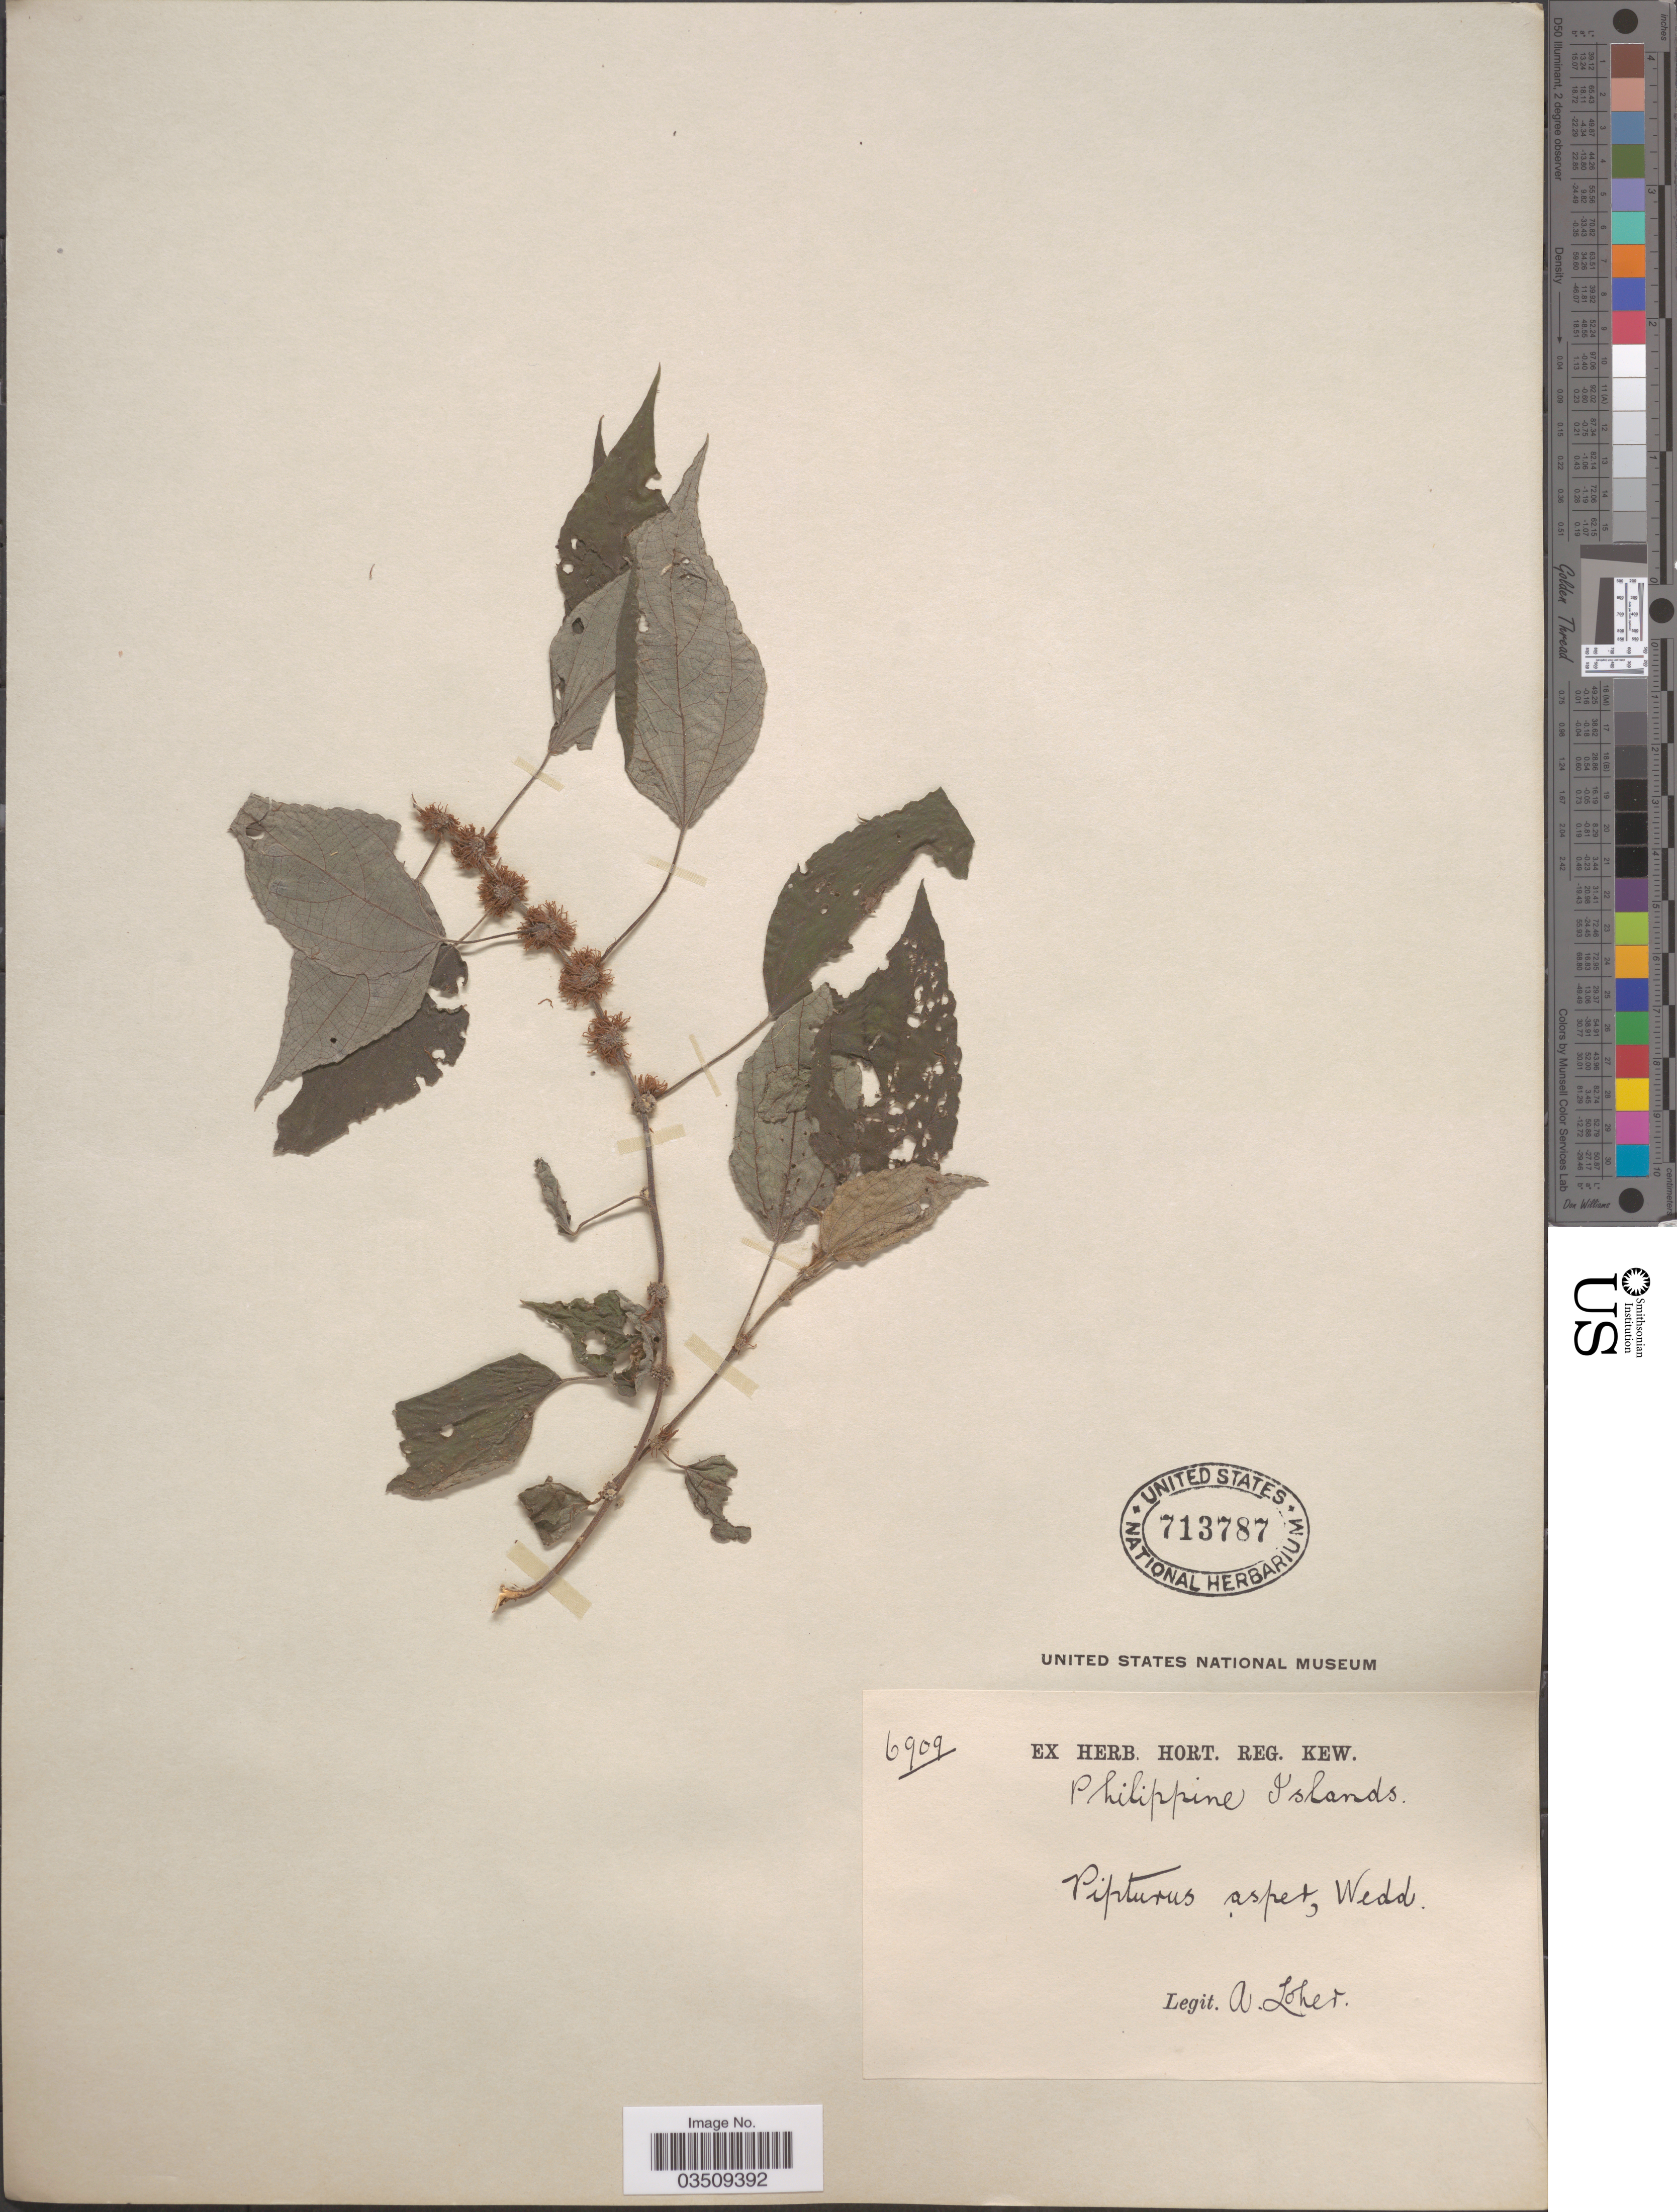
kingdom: Plantae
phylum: Tracheophyta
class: Magnoliopsida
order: Rosales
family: Urticaceae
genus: Pipturus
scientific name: Pipturus arborescens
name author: (Link) C.B. Rob.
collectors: A. Loher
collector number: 6909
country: Philippines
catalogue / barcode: US 713787